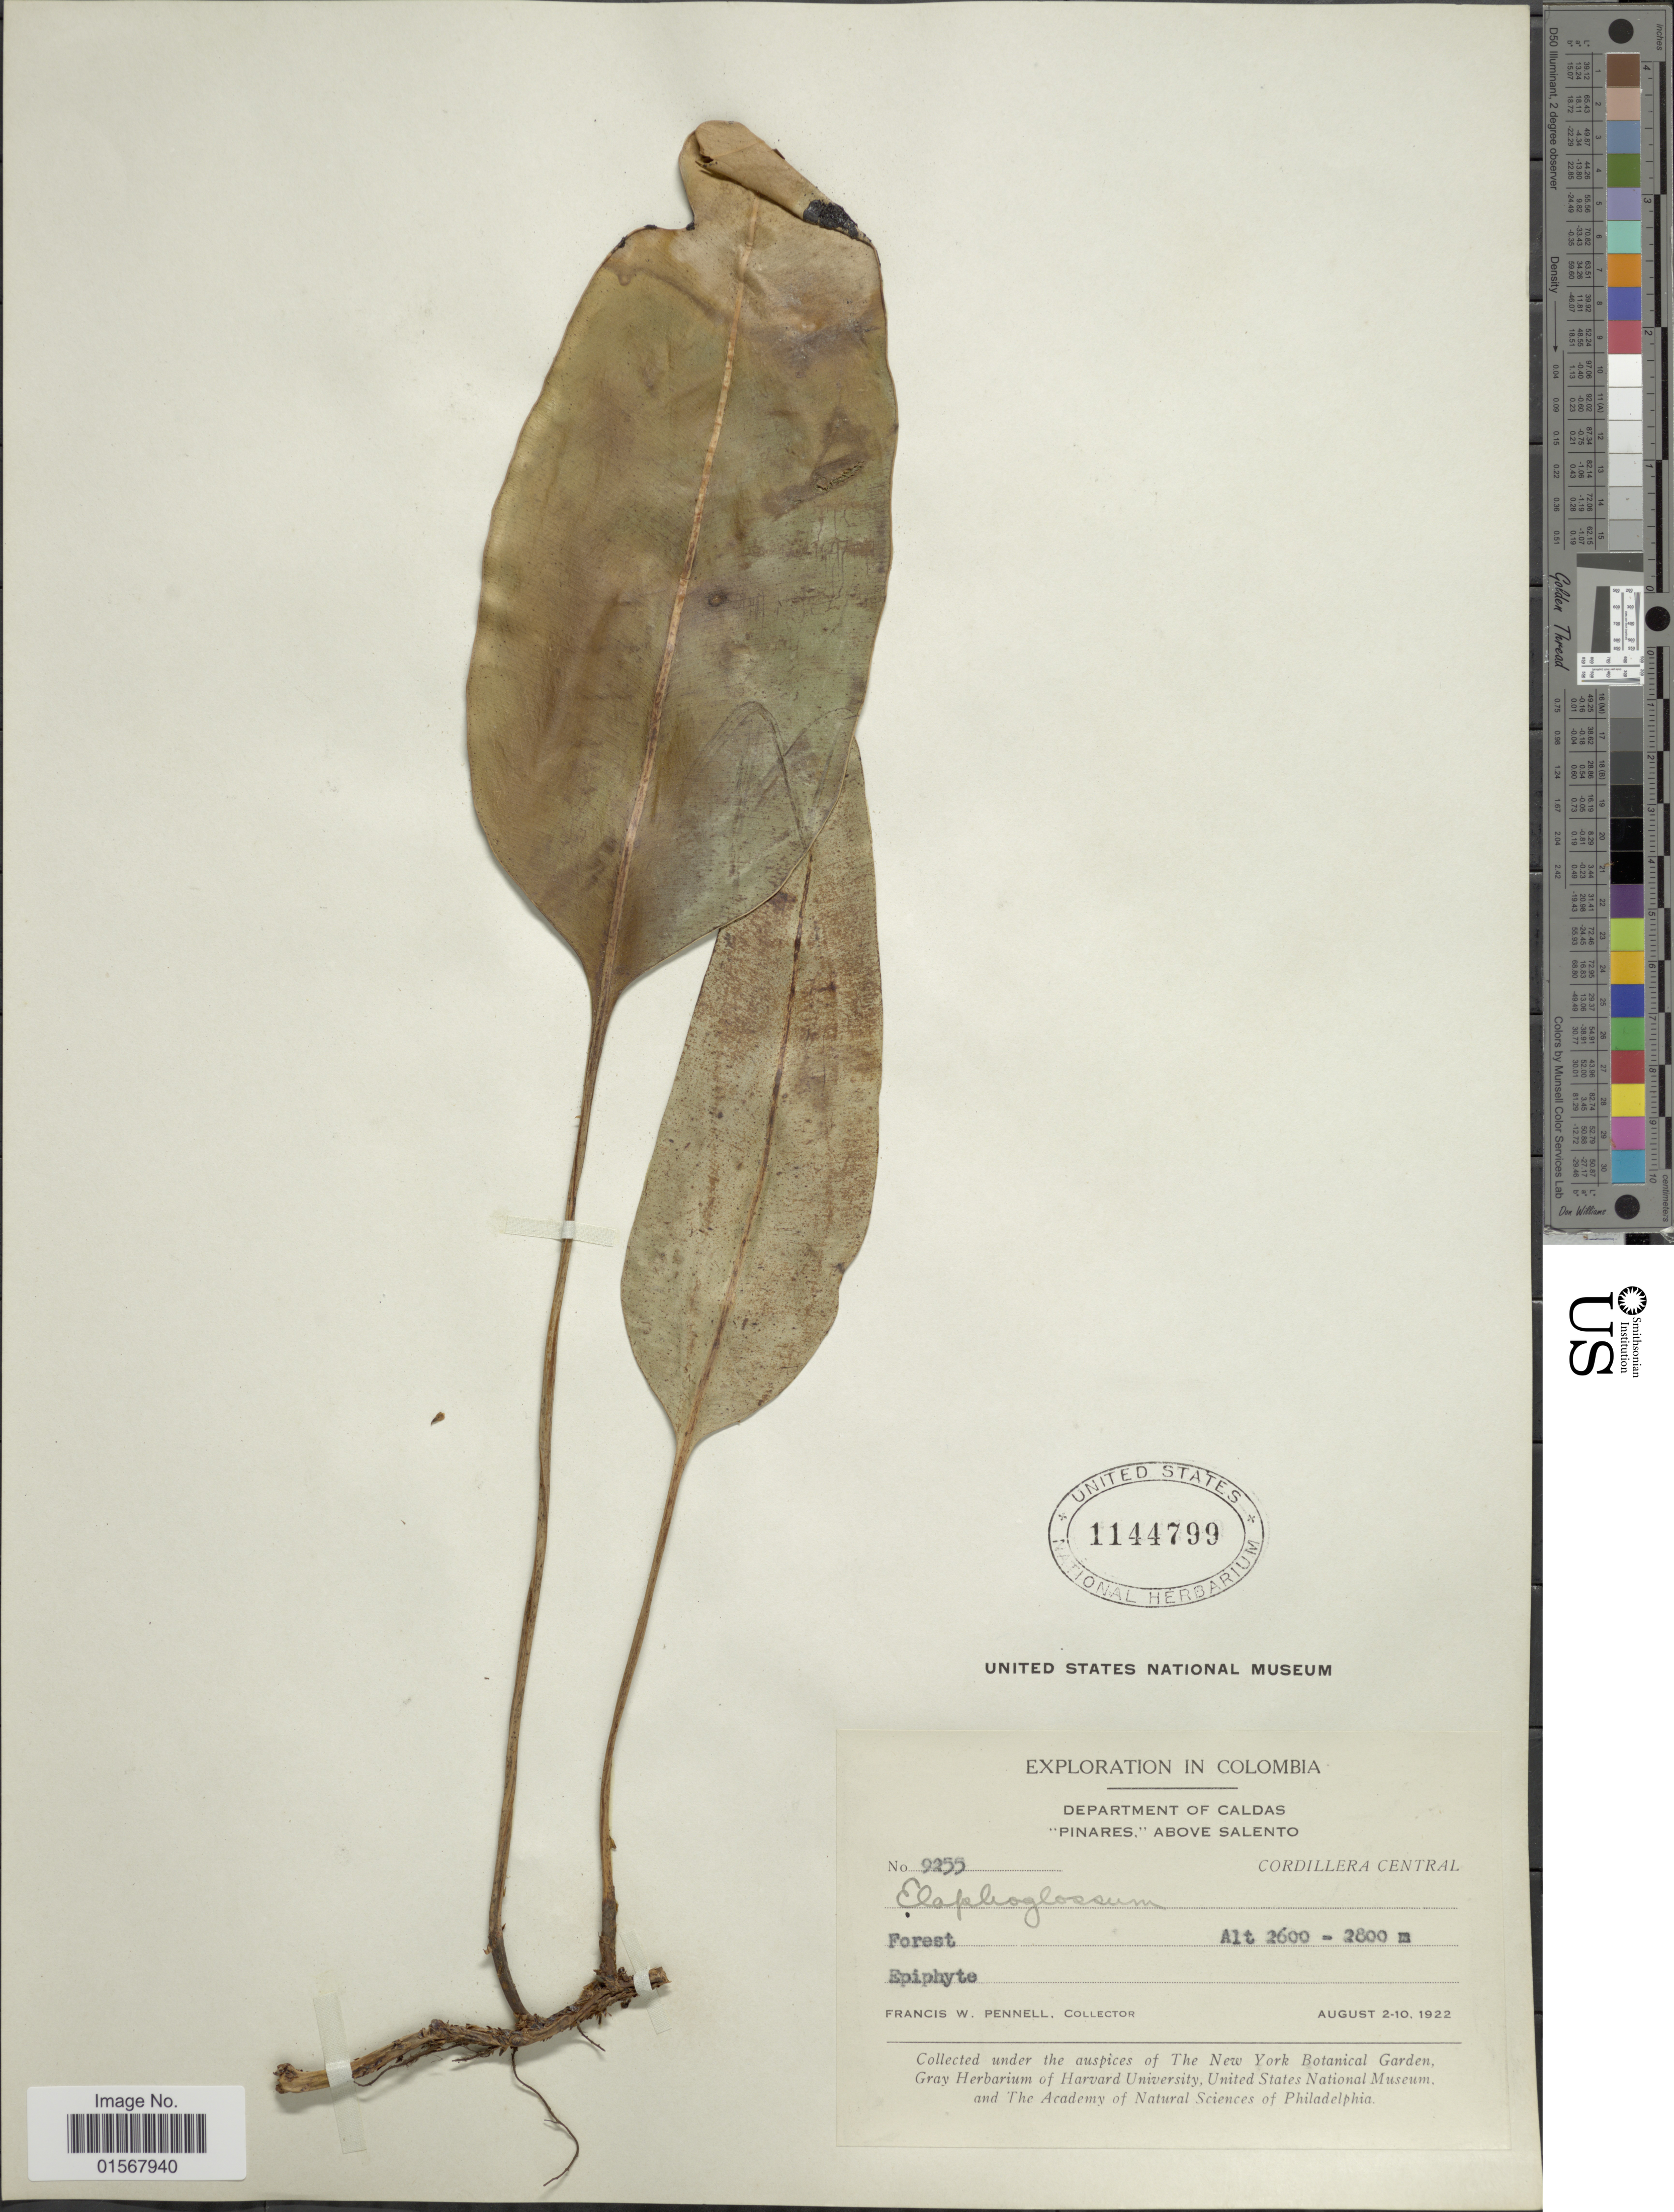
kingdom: Plantae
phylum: Tracheophyta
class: Polypodiopsida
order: Polypodiales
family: Dryopteridaceae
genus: Elaphoglossum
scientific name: Elaphoglossum sp.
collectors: F. W. Pennell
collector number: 9255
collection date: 1922-08-02/1922-08-10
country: Colombia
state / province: Caldas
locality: Department de Caldas, "Pinares," above Salento, Cordillera Central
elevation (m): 2600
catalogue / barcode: US 1144799